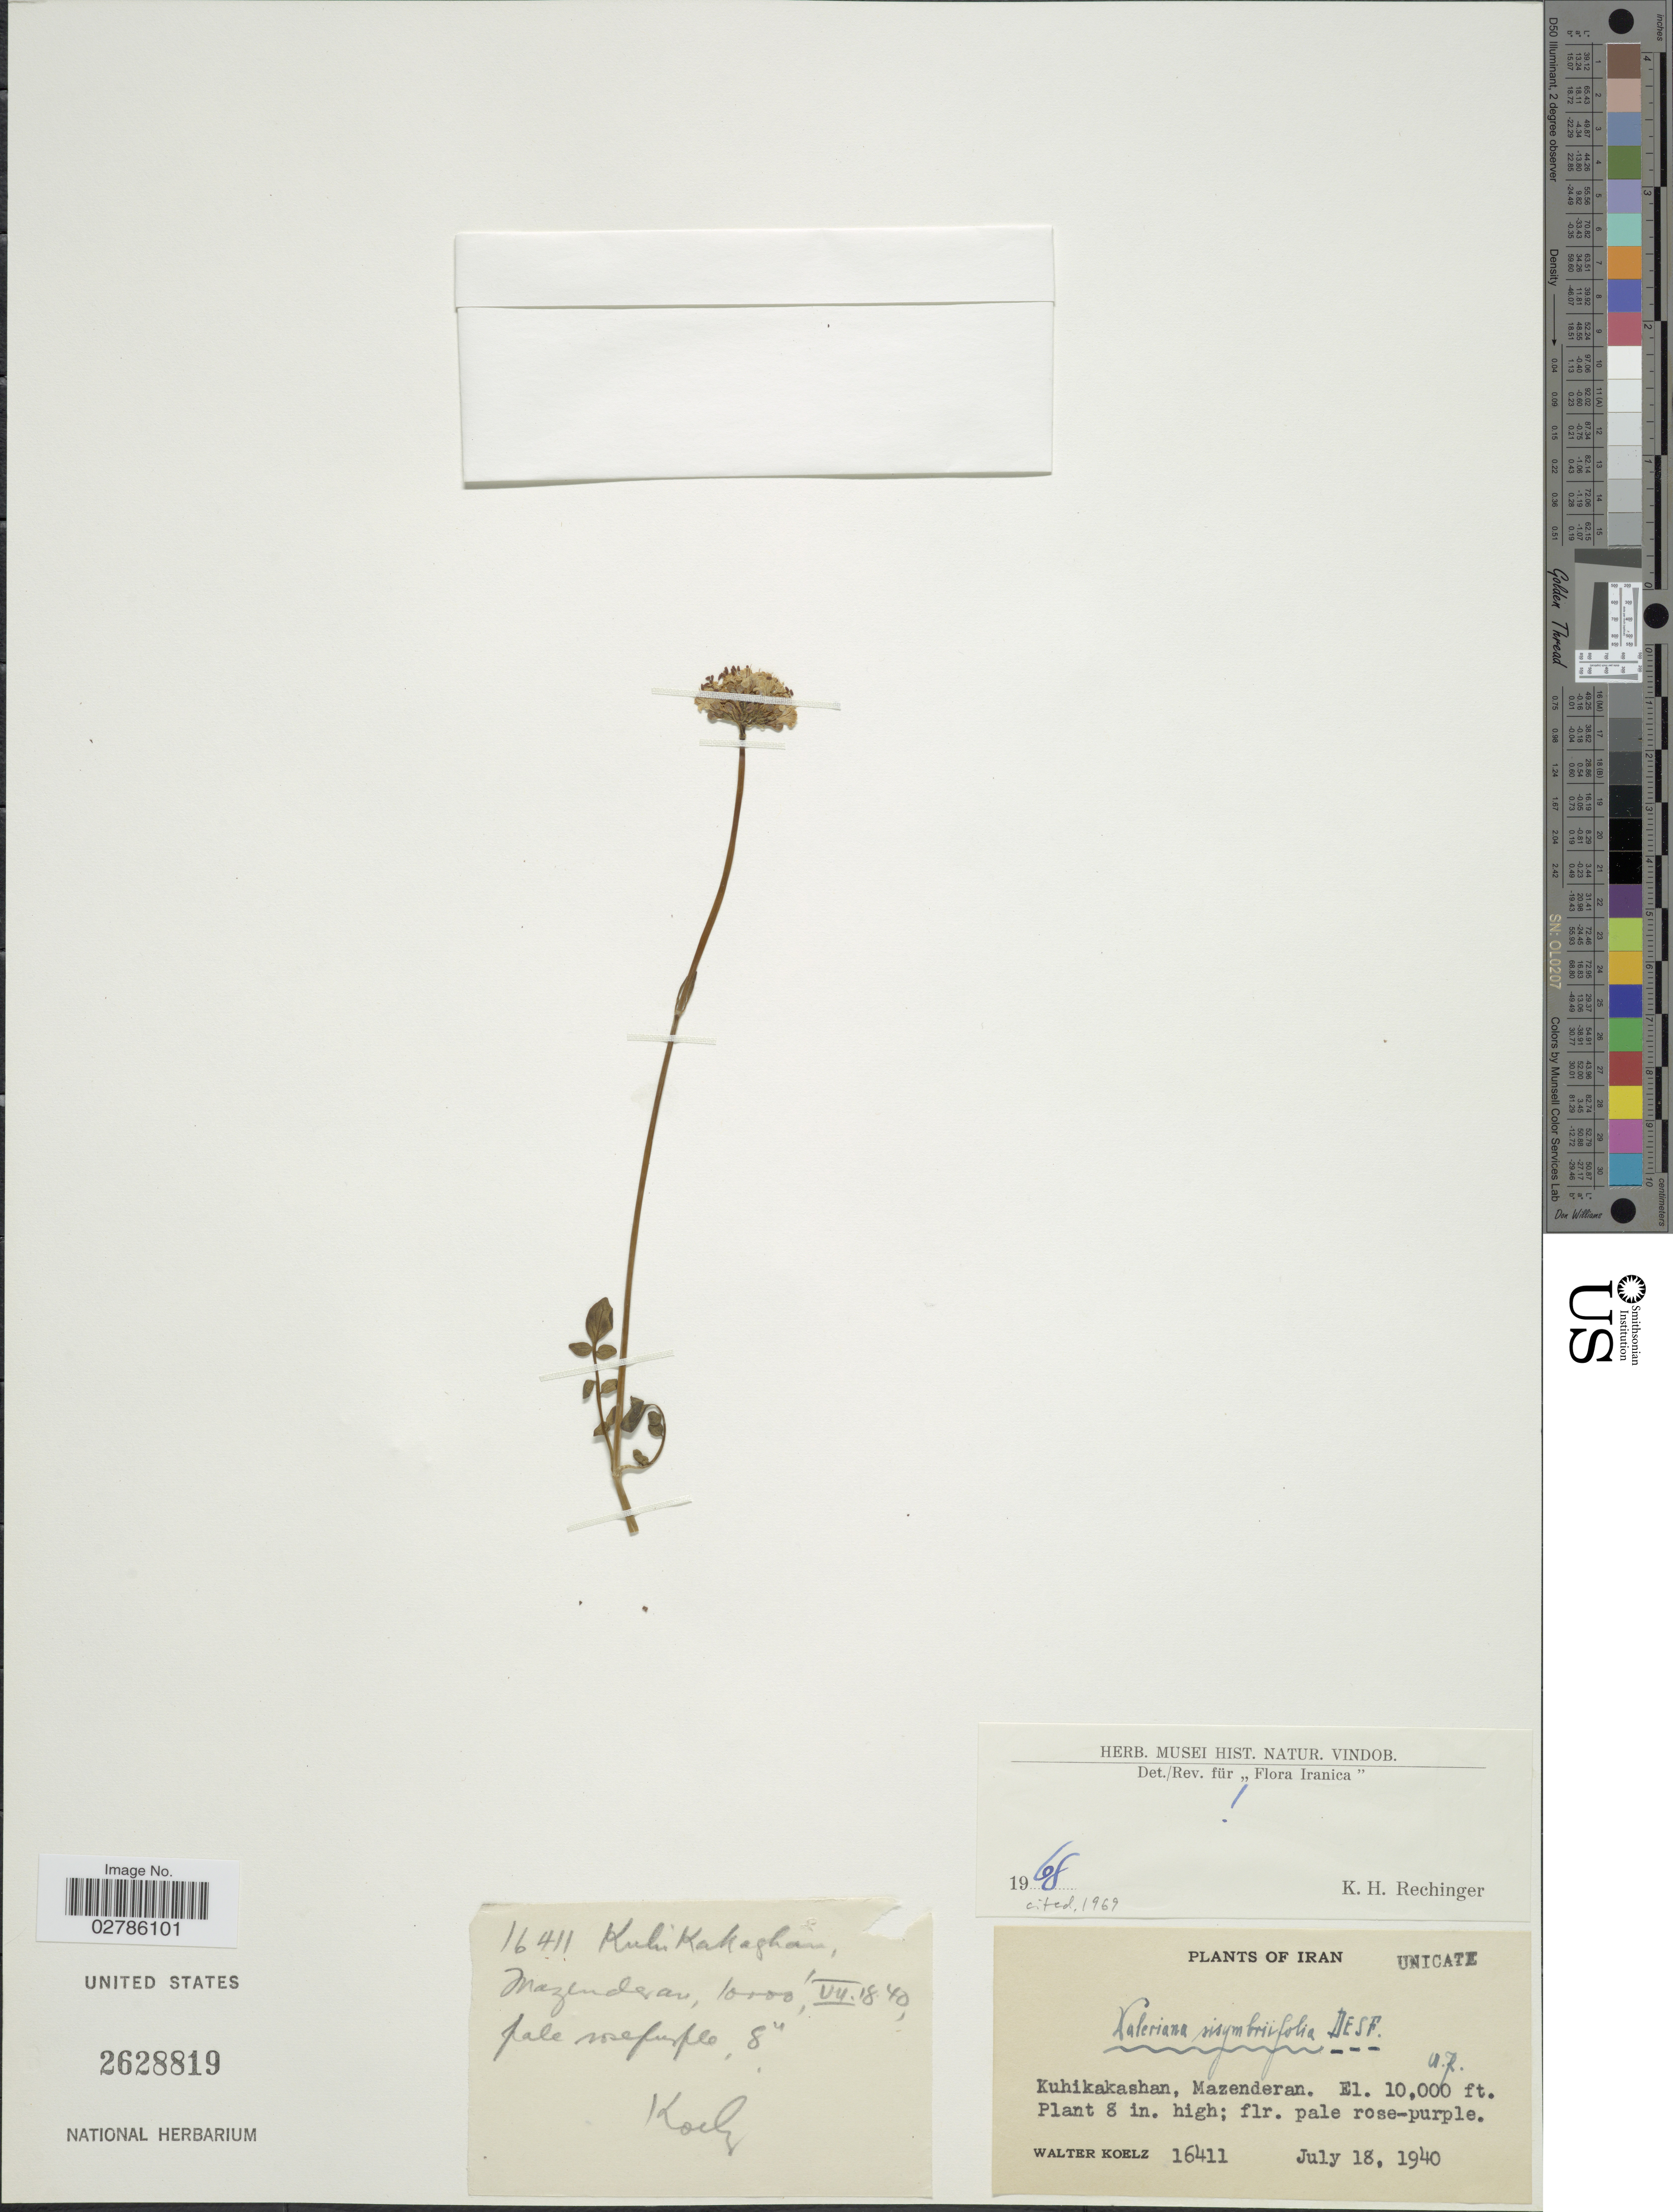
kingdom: Plantae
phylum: Tracheophyta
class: Magnoliopsida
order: Dipsacales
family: Caprifoliaceae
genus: Valeriana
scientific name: Valeriana sisymbriifolia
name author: Vahl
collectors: W. N. Koelz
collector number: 16411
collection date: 1940-07-18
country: Iran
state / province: Mazandaran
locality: Kuhikakashan, Mazenderan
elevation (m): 3048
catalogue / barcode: US 2628819